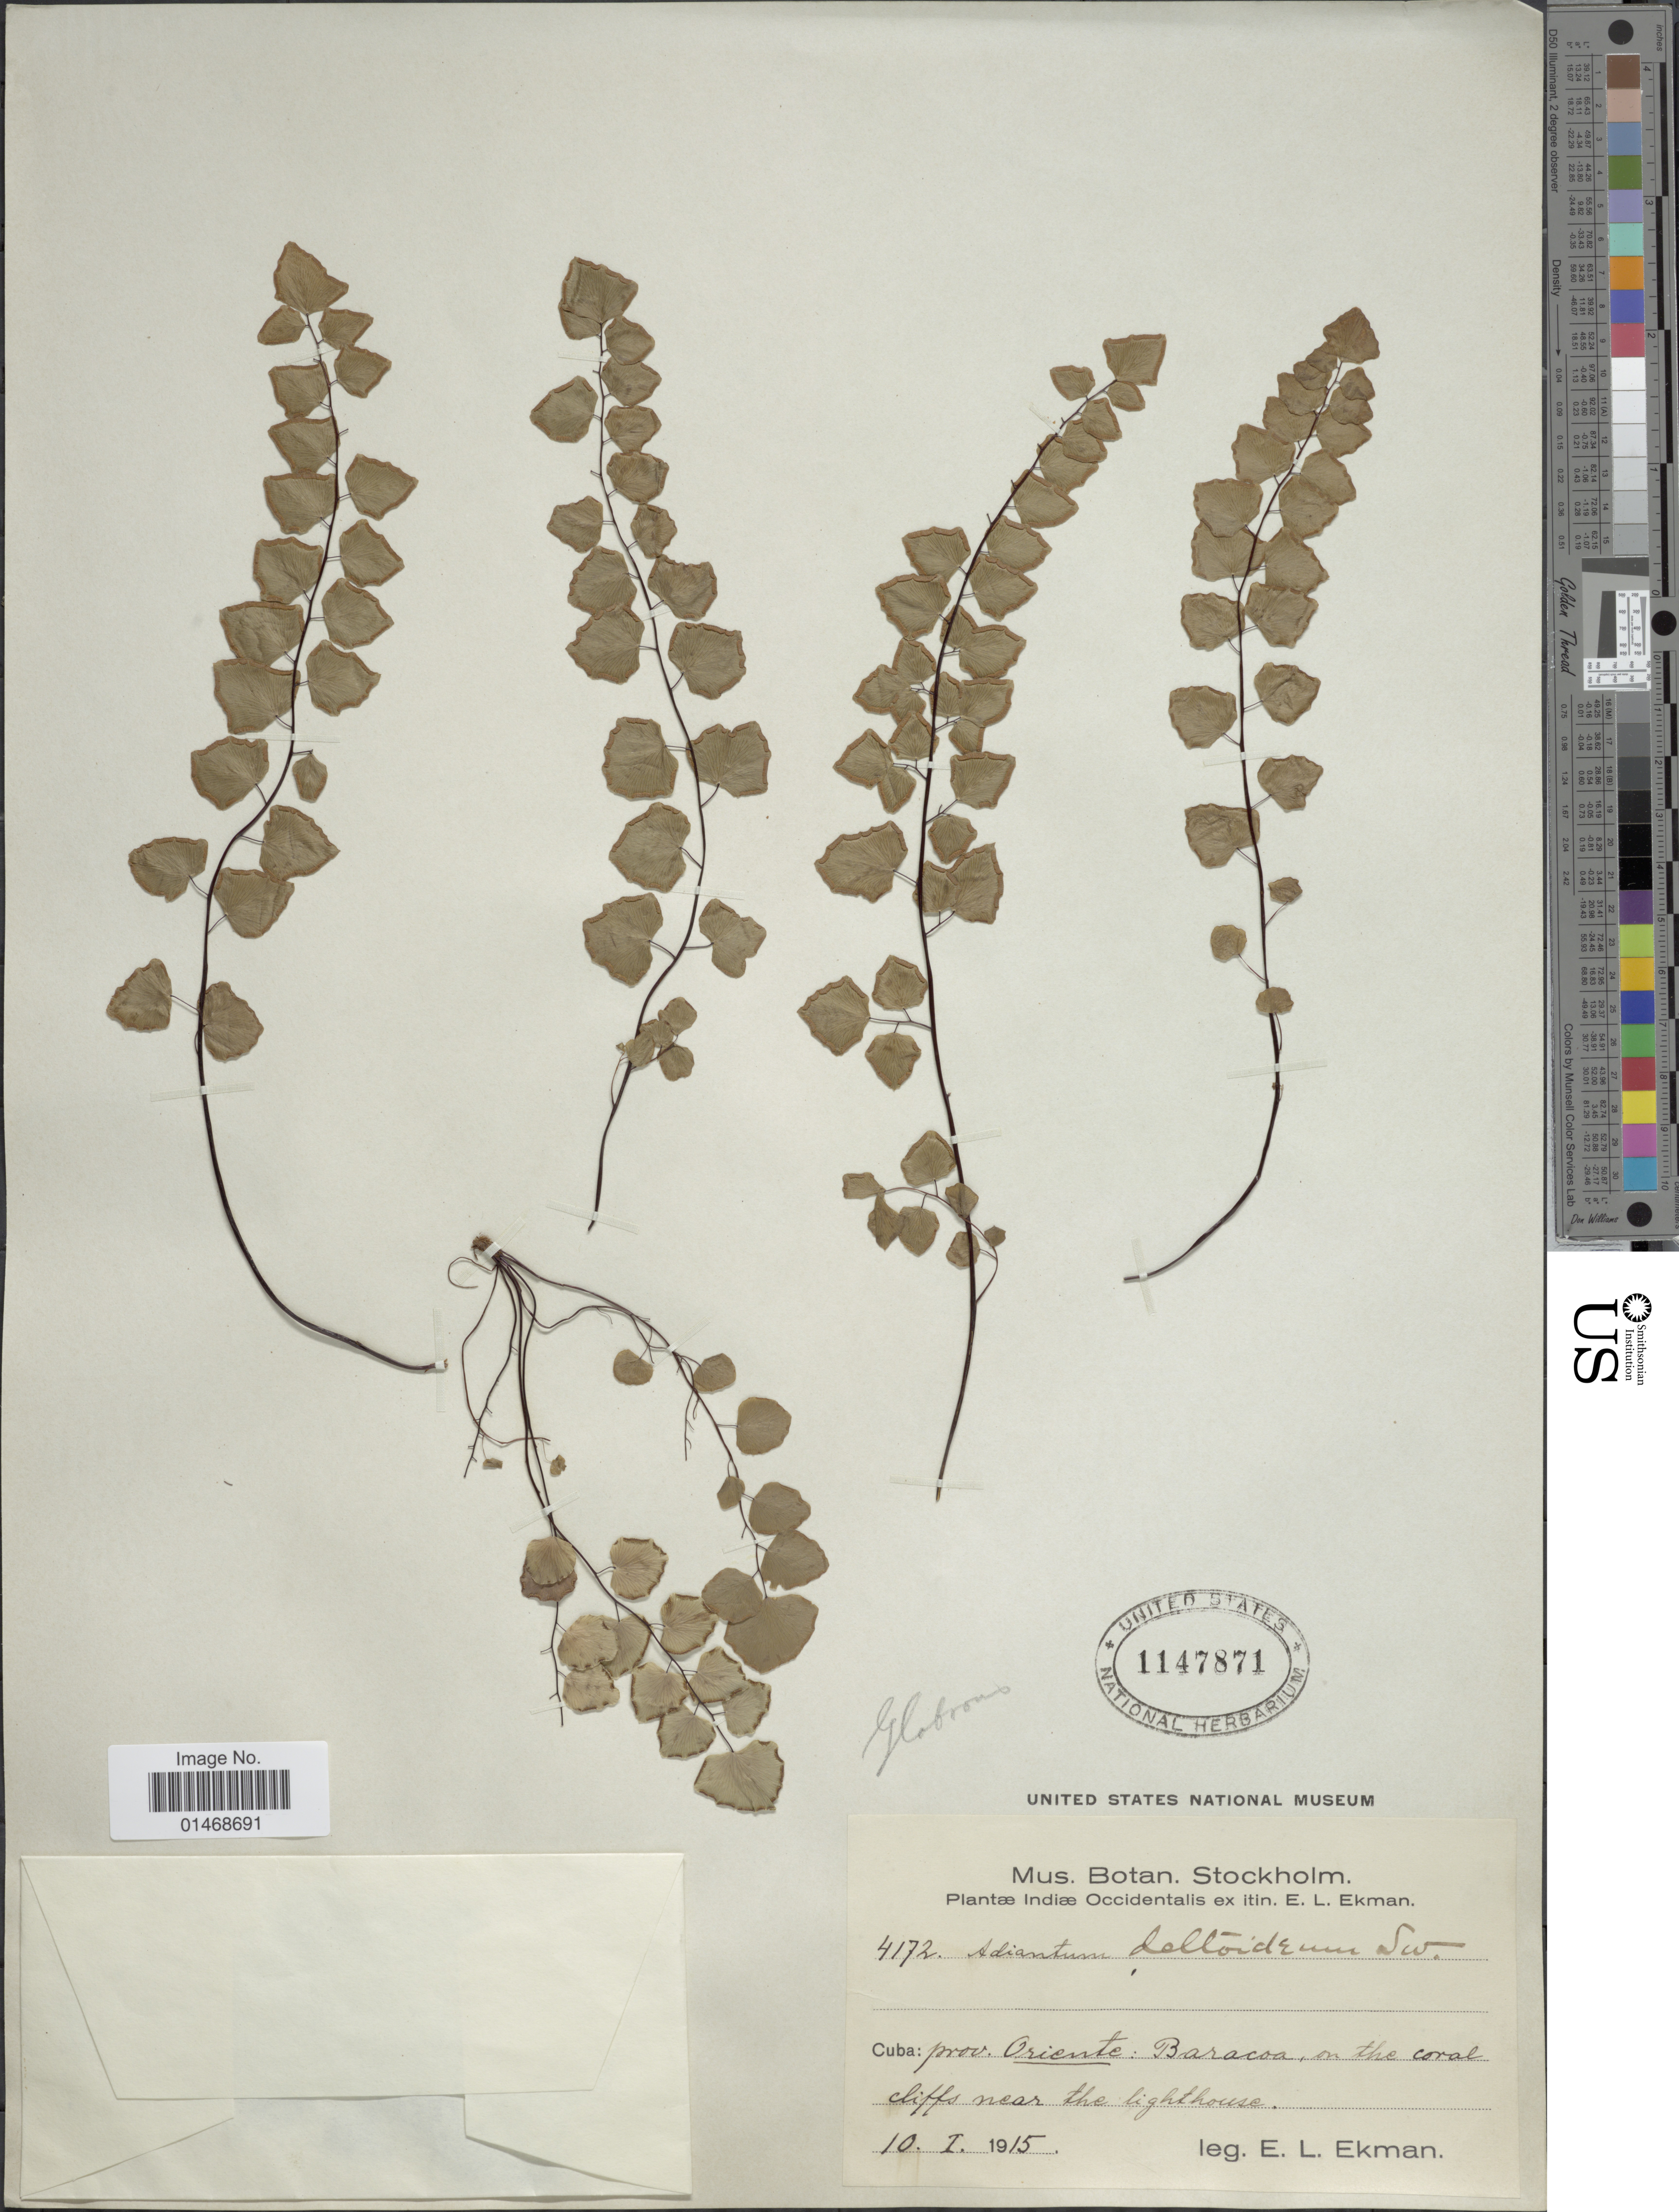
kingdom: Plantae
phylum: Tracheophyta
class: Polypodiopsida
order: Polypodiales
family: Pteridaceae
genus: Adiantum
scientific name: Adiantum deltoideum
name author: Sw.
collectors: E. L. Ekman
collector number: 4172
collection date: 1915-01-10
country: Cuba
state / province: Oriente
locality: Baracoa, on the coral cliffs near the lighthouse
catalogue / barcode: US 1147871